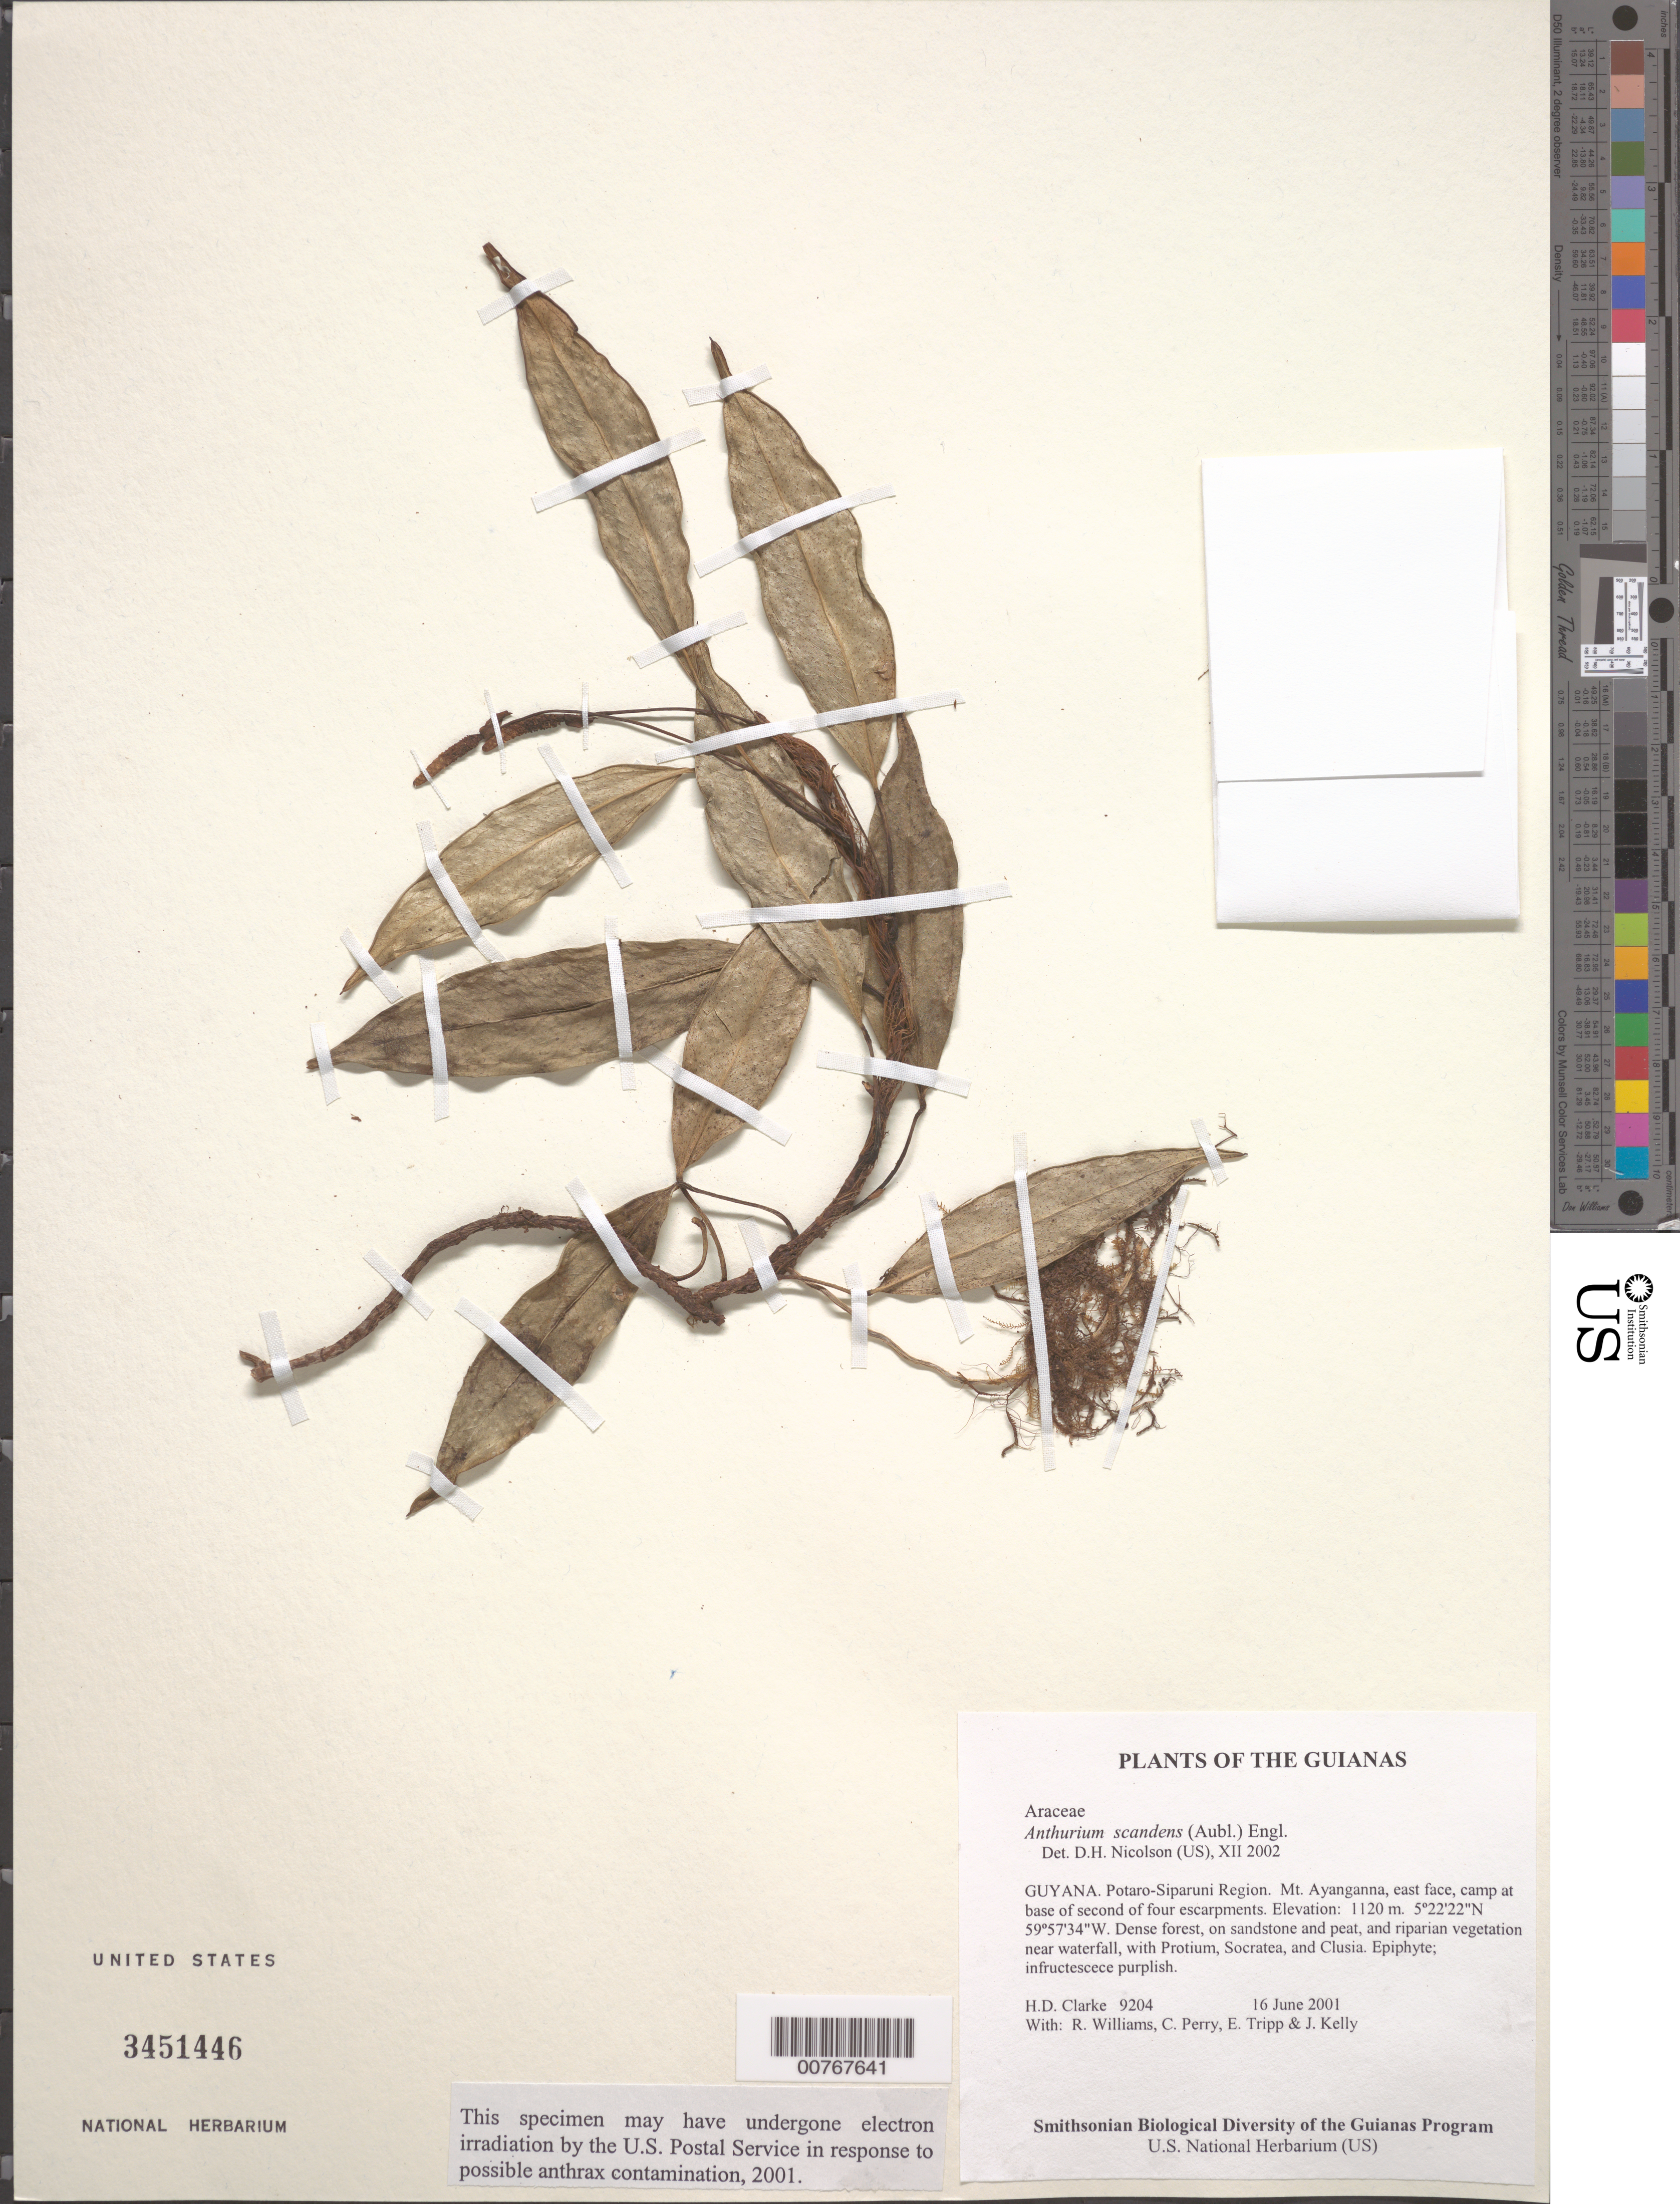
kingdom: Plantae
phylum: Tracheophyta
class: Liliopsida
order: Alismatales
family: Araceae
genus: Anthurium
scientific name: Anthurium scandens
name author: (Aubl.) Engl.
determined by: Nicolson, Dan H.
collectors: H. D. Clarke, R. Williams, C. Perry, E. Tripp & J. Kelly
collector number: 9204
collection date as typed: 16 June 2001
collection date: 2001-06-16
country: Guyana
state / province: Potaro-Siparuni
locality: Mt. Ayanganna, east face, camp at base of second of four escarpments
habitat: Dense forest, on sandstone and peat, and riparian vegetation near waterfall, with Protium, Socratea, and Clusia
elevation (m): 1120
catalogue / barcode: US 3451446